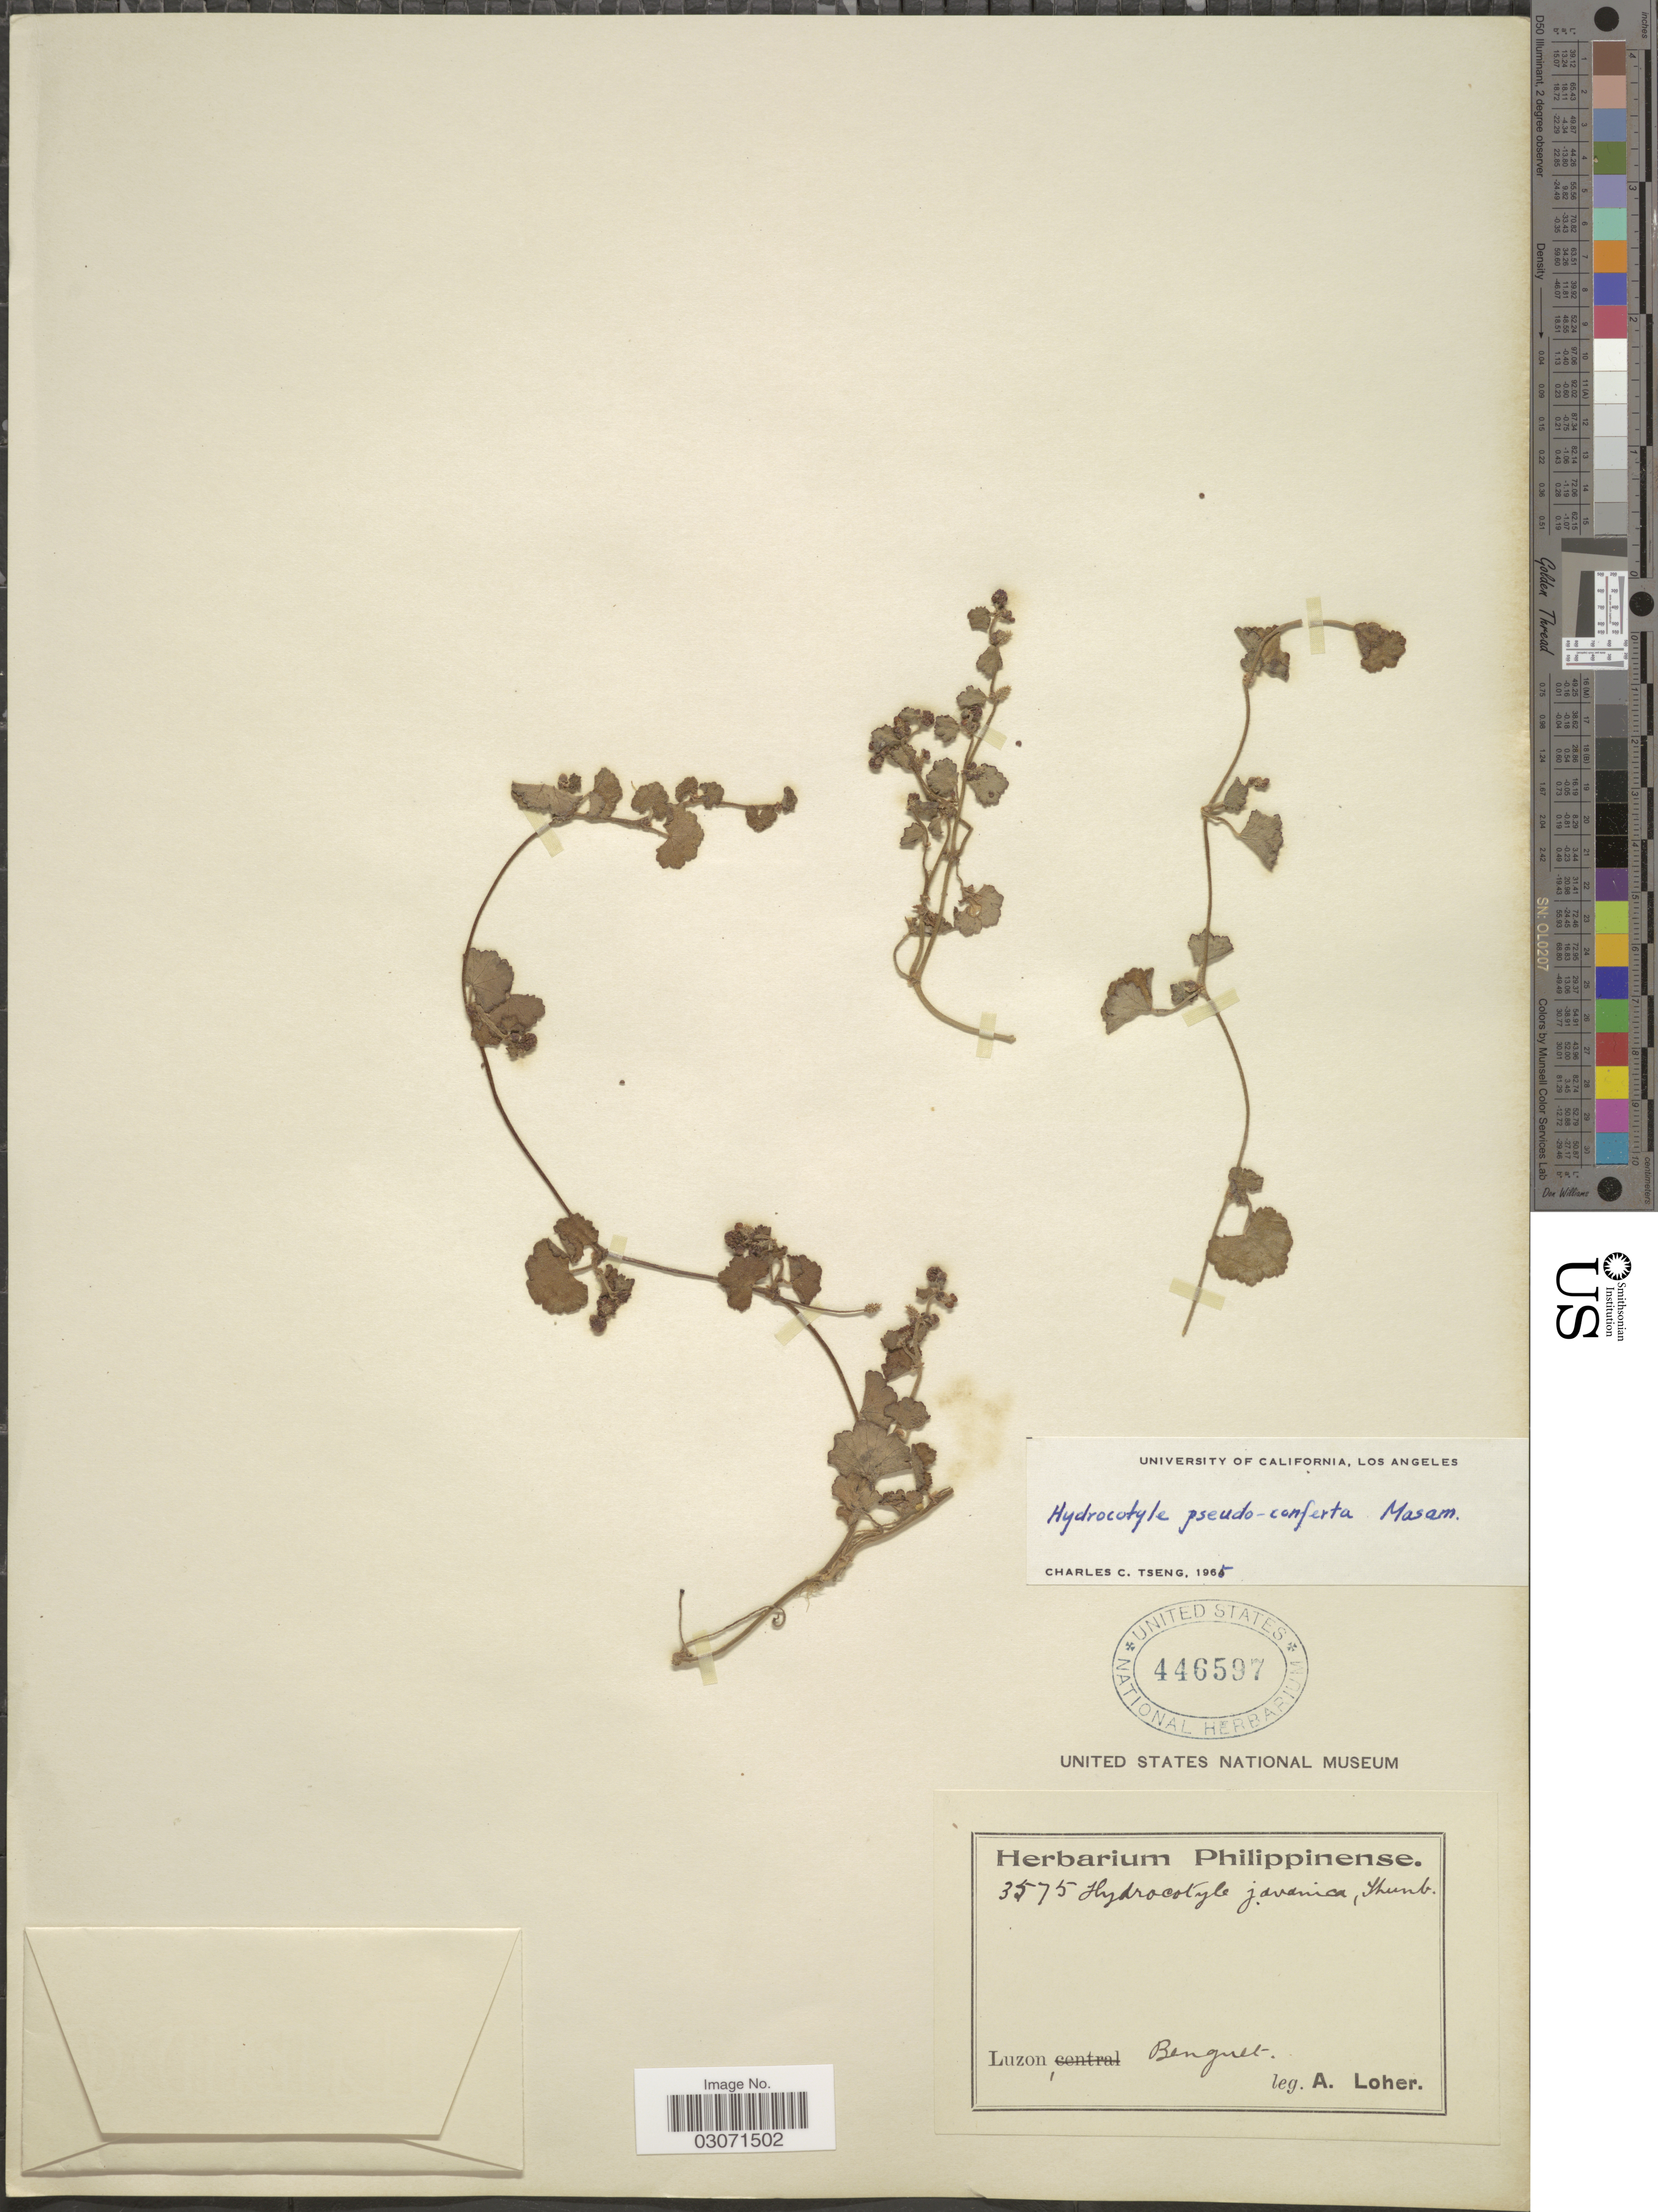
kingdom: Plantae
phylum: Tracheophyta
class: Magnoliopsida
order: Apiales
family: Araliaceae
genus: Hydrocotyle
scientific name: Hydrocotyle pseudoconferta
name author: Masam.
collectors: A. Loher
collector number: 3575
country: Philippines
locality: Luzon. Benguet.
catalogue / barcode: US 446597